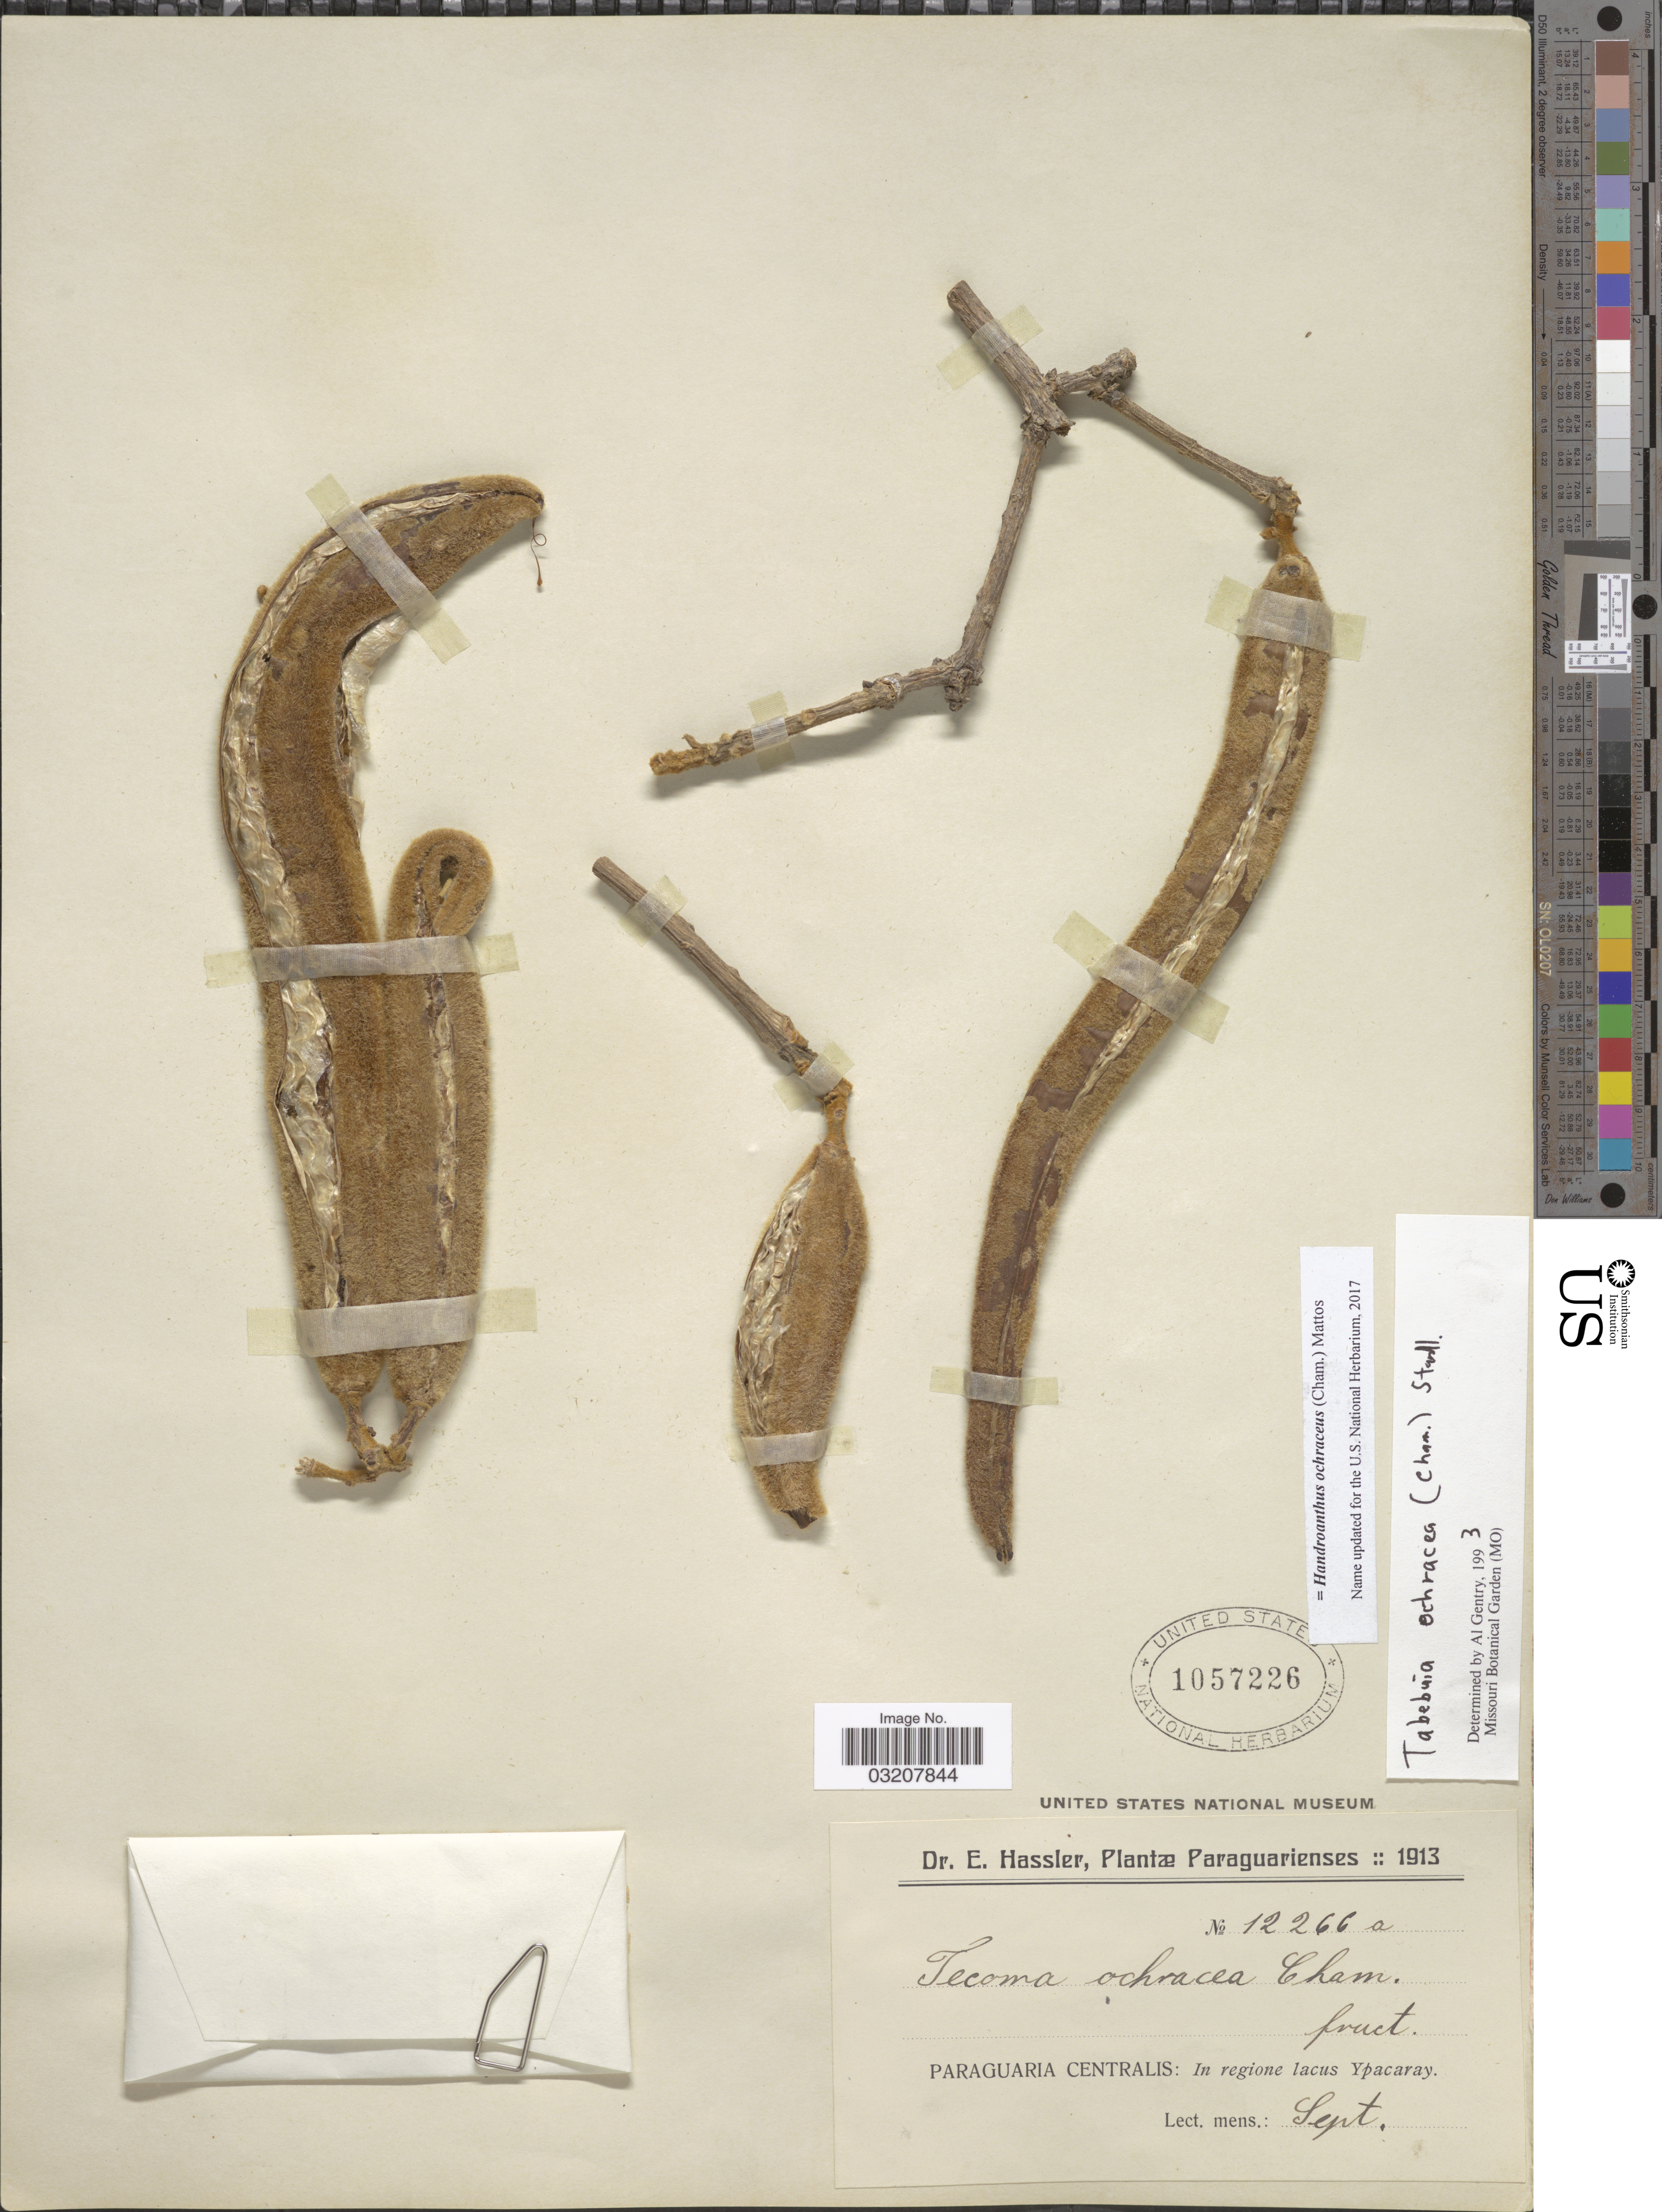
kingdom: Plantae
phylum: Tracheophyta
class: Magnoliopsida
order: Lamiales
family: Bignoniaceae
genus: Handroanthus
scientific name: Handroanthus ochraceus subsp. ochraceus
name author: (Cham.) Mattos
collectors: E. Hassler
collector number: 12266a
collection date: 1913-09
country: Paraguay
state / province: Paraguari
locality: Paraguaria Centralis: In regione lacus Ypacaray.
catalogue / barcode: US 1057226